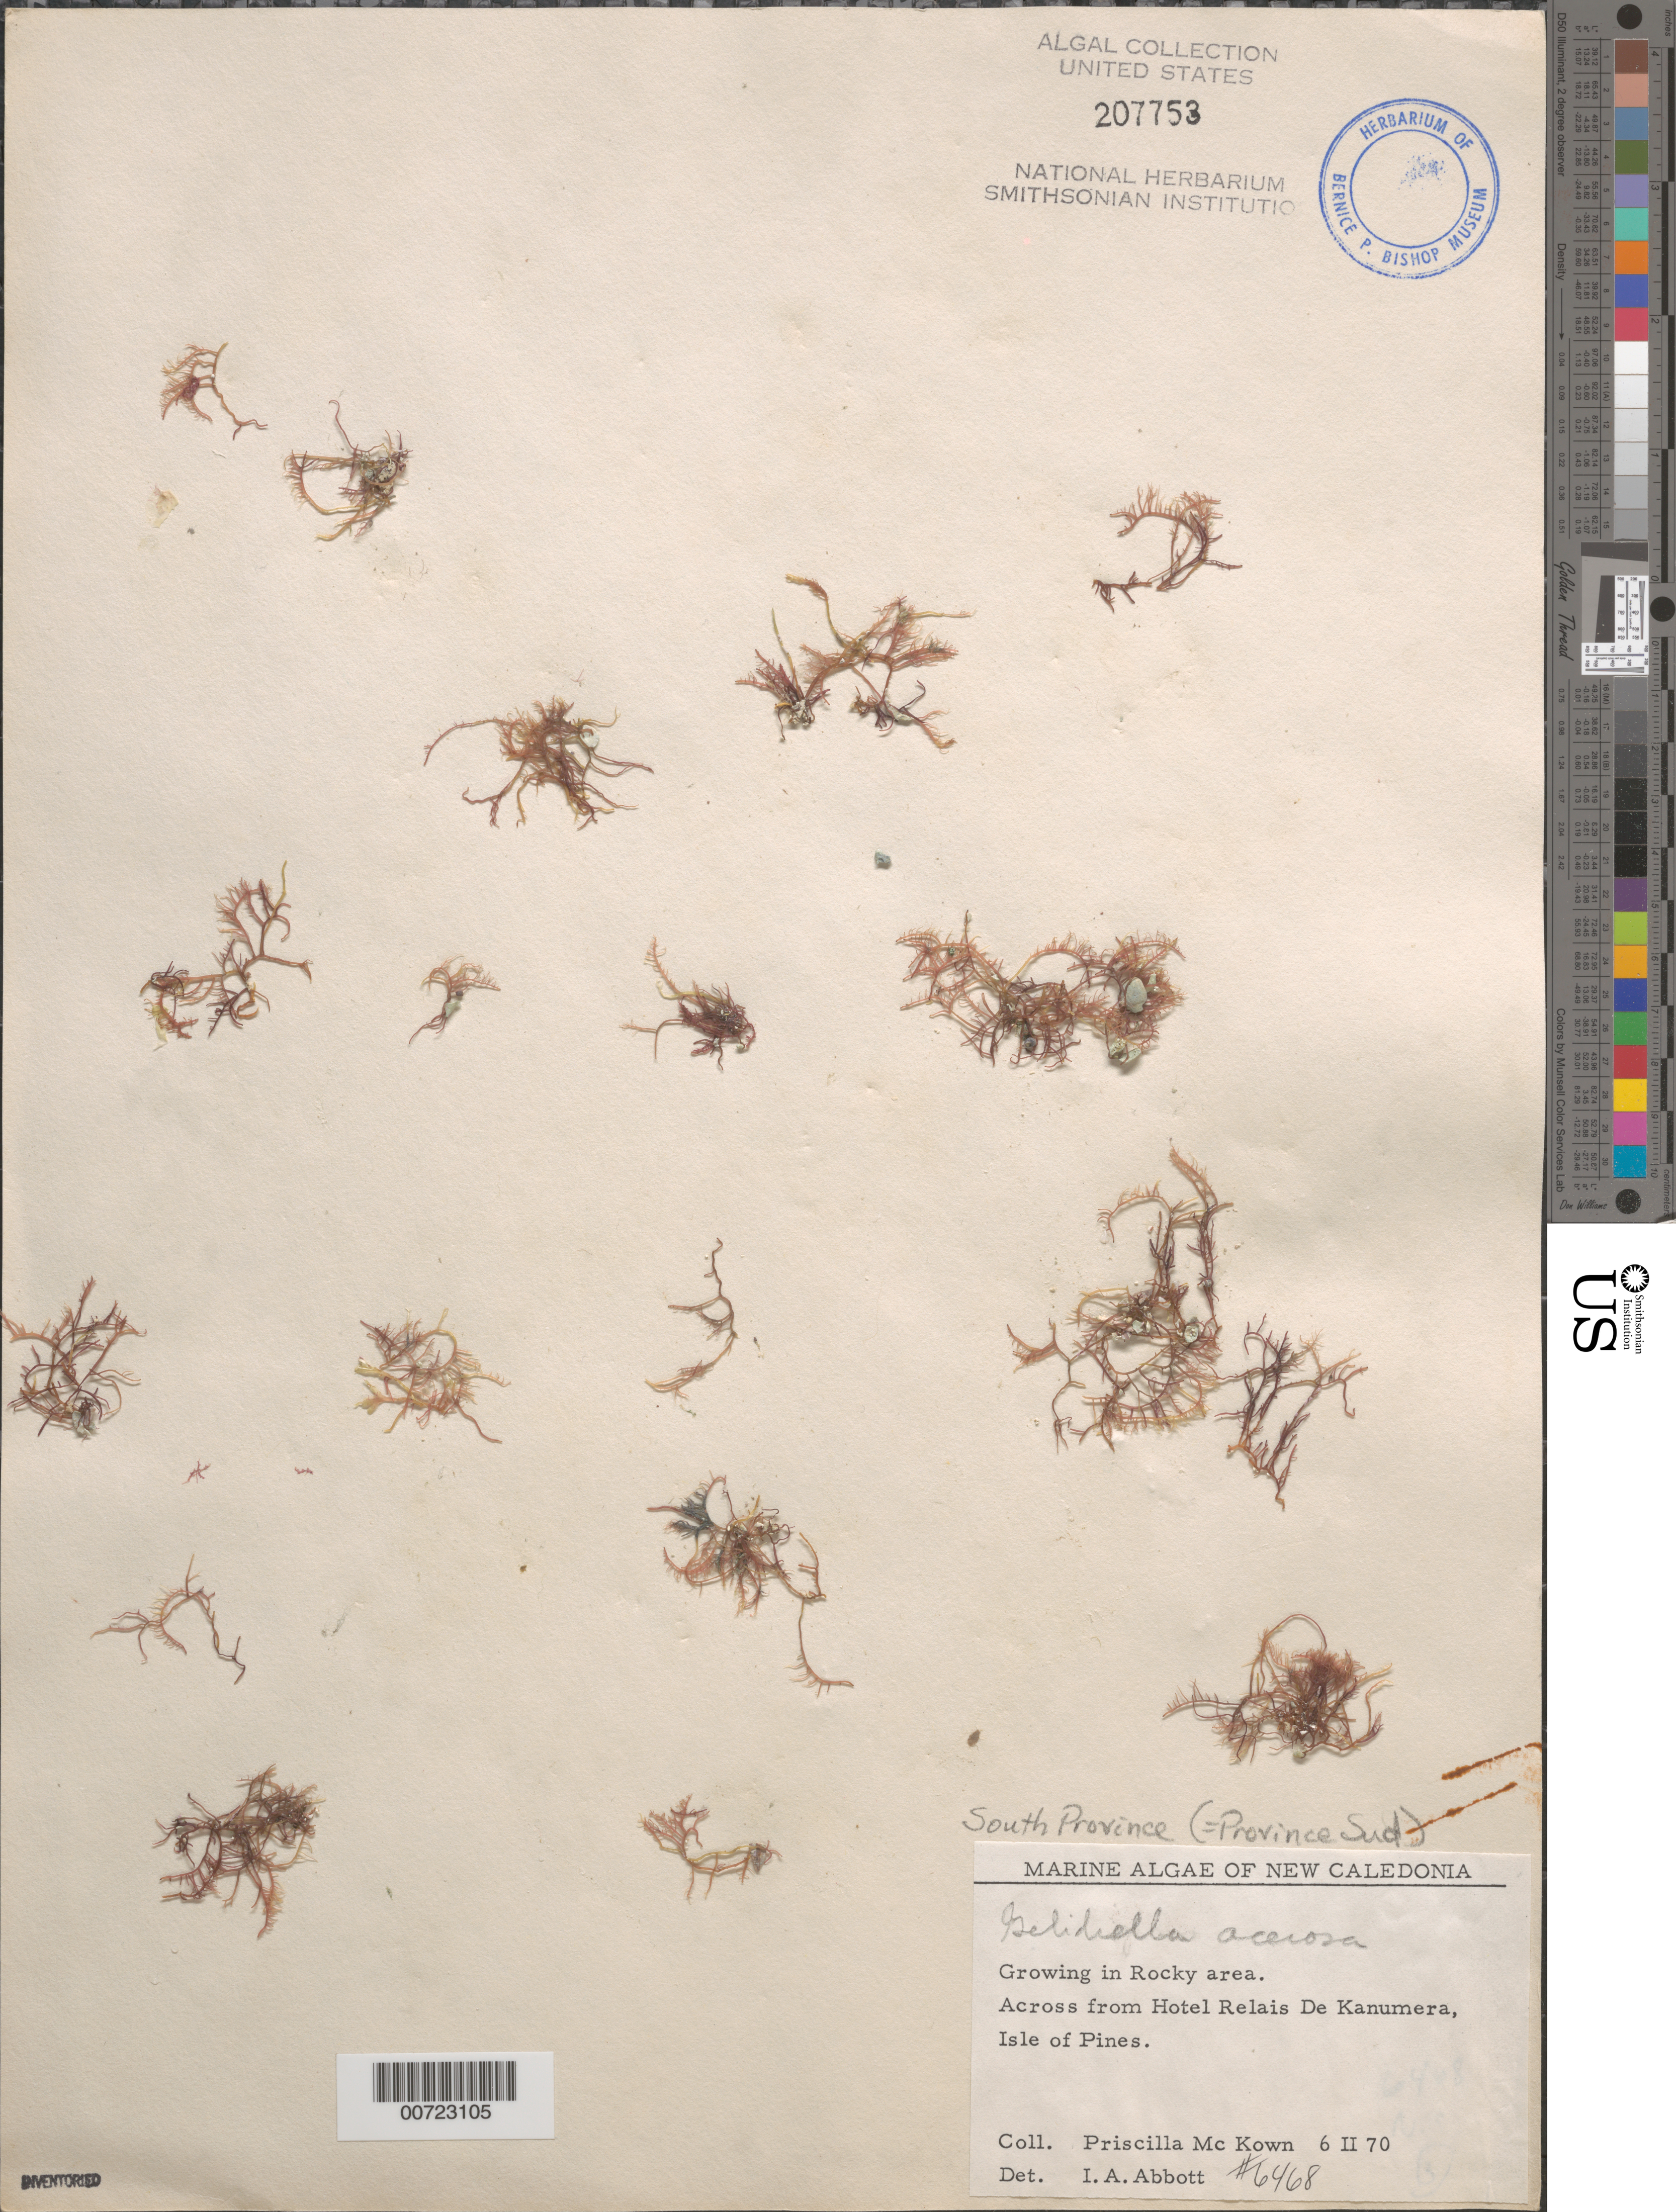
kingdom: Plantae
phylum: Rhodophyta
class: Florideophyceae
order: Gelidiales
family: Gelidiellaceae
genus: Gelidiella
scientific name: Gelidiella acerosa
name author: (Forssk.) Feldmann & G. Hamel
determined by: Abbott, Isabella A.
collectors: P. McKown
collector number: IAA 6468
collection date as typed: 06 Feb 1970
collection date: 1970-02-06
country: New Caledonia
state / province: Sud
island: Isle of Pines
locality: Across from Hotel Relais de Kanumera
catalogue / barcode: US 207753